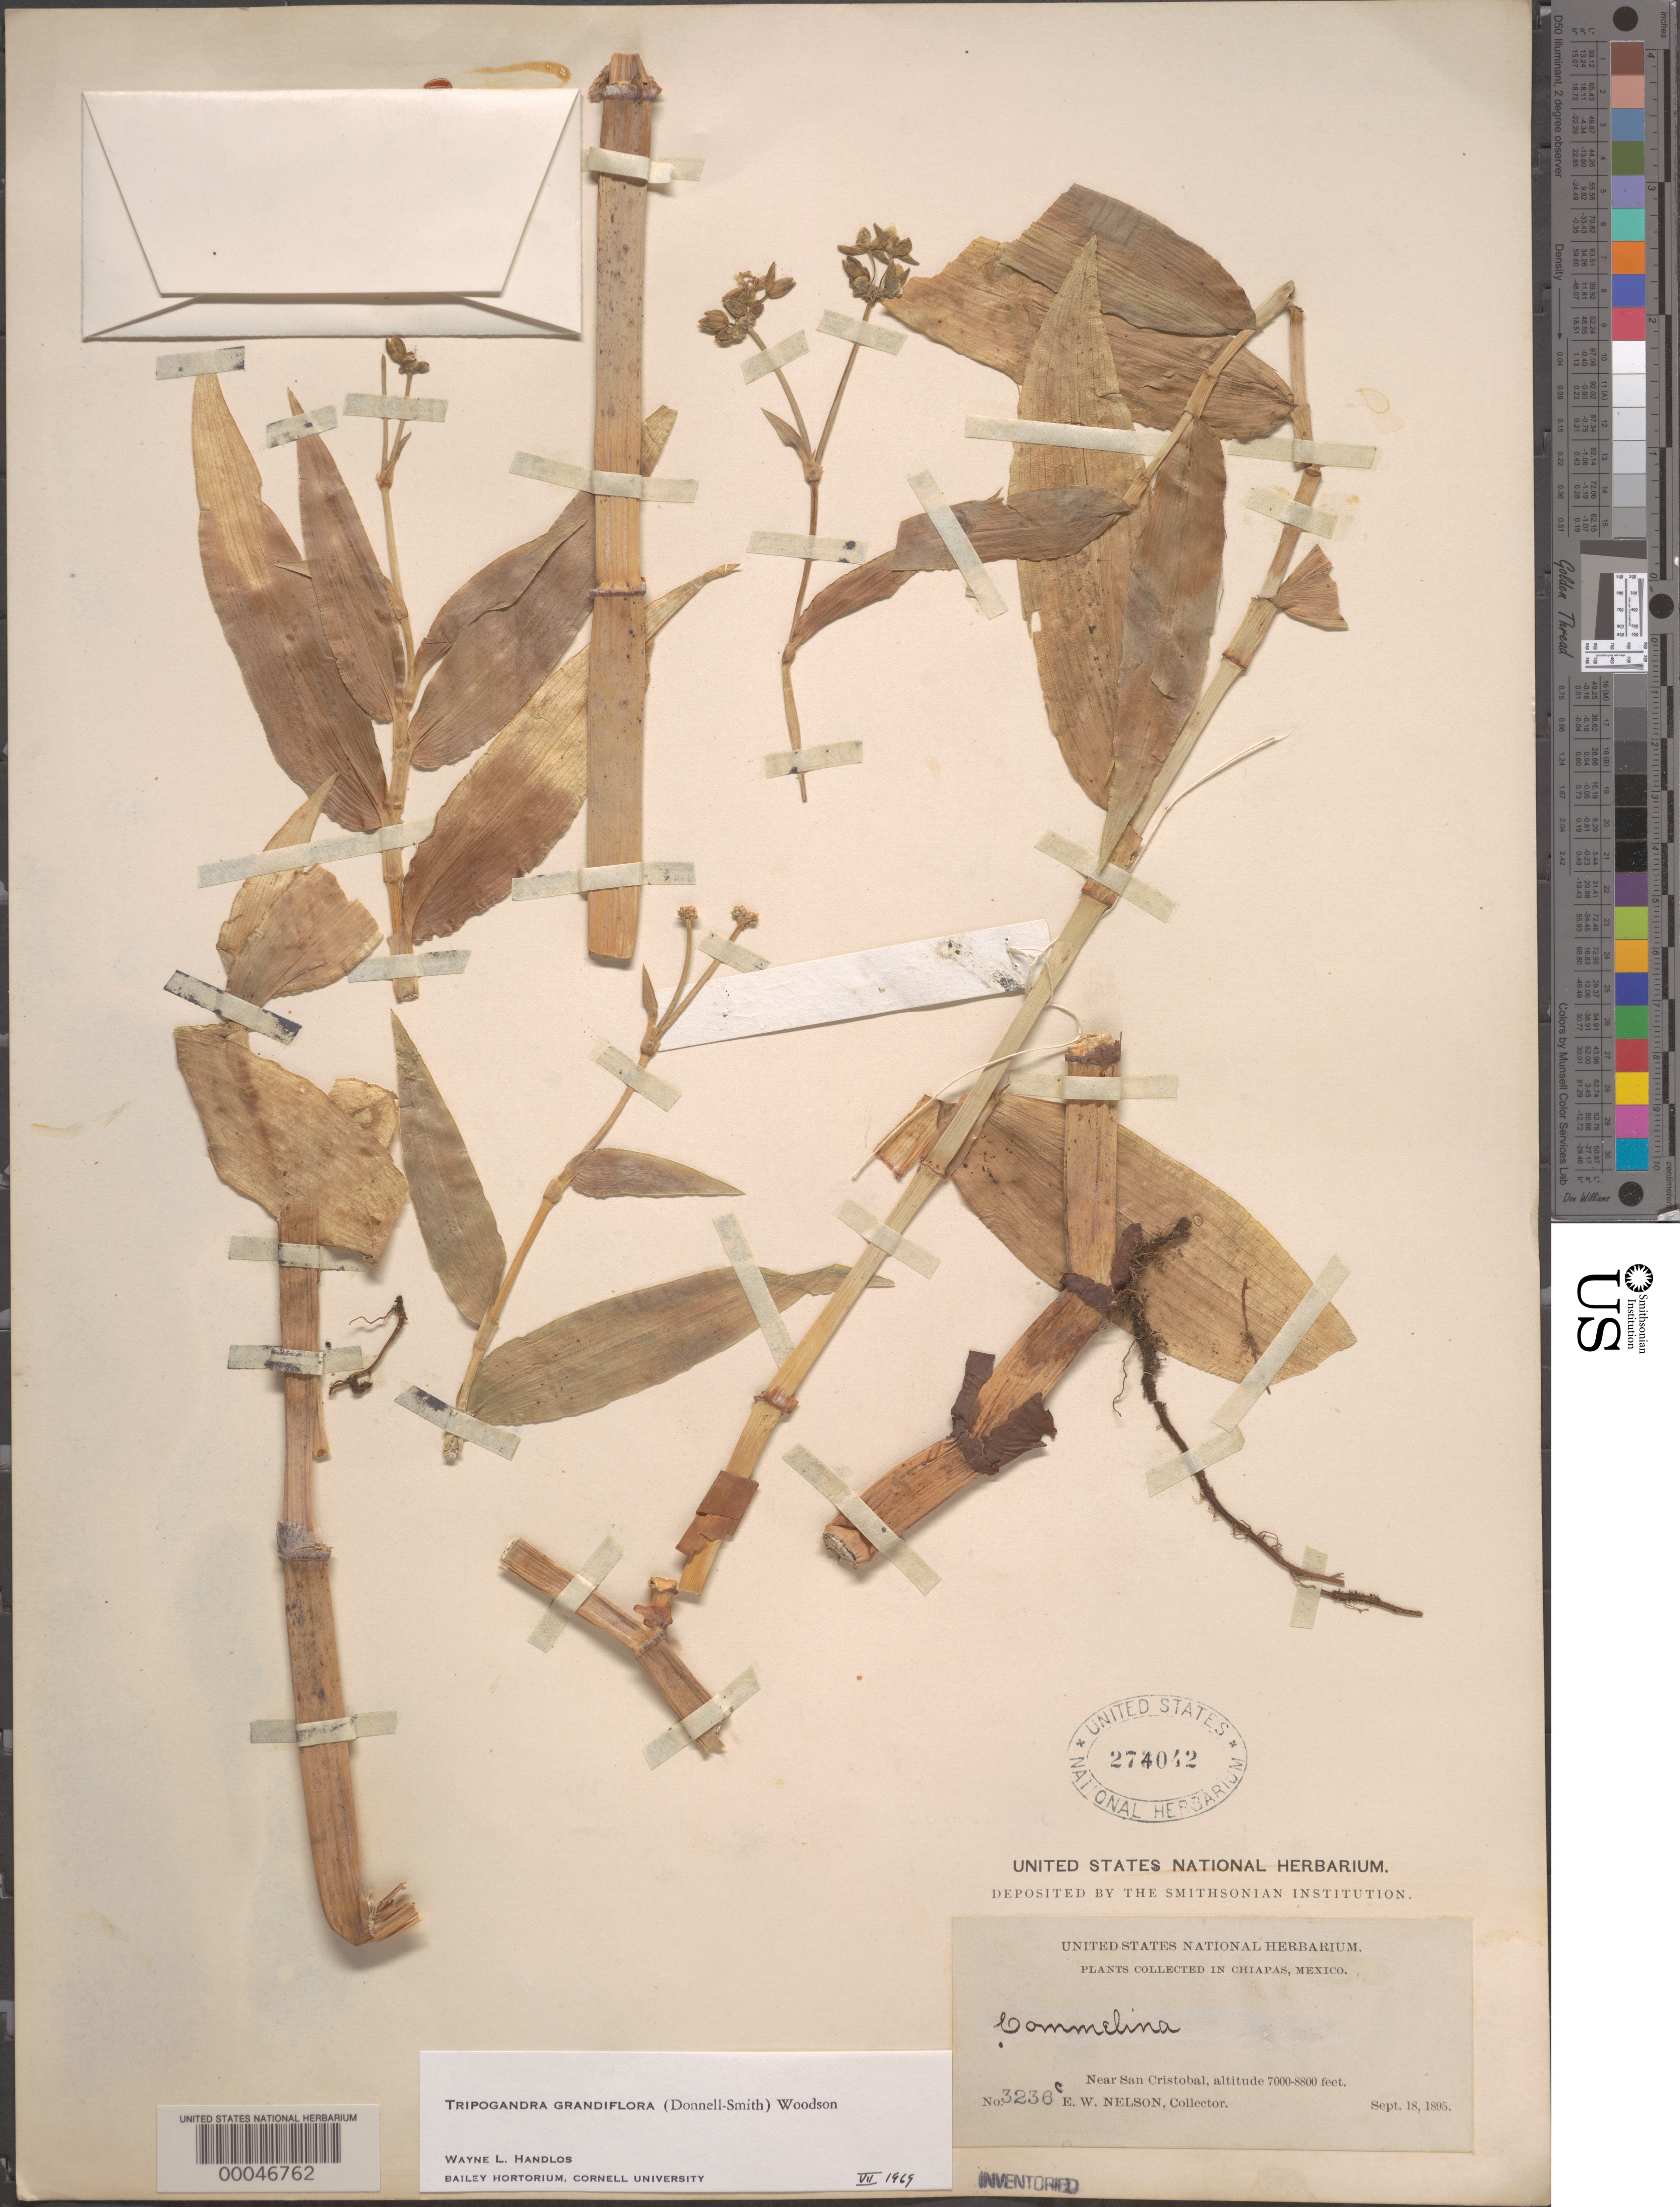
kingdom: Plantae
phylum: Tracheophyta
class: Liliopsida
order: Commelinales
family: Commelinaceae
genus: Tripogandra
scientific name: Tripogandra grandiflora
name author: (Donn. Sm.) Woodson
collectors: E. W. Nelson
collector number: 3236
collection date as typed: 18 Sep 1895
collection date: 1895-09-18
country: Mexico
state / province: Chiapas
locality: Near San Cristobal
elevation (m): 2135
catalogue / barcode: US 274042